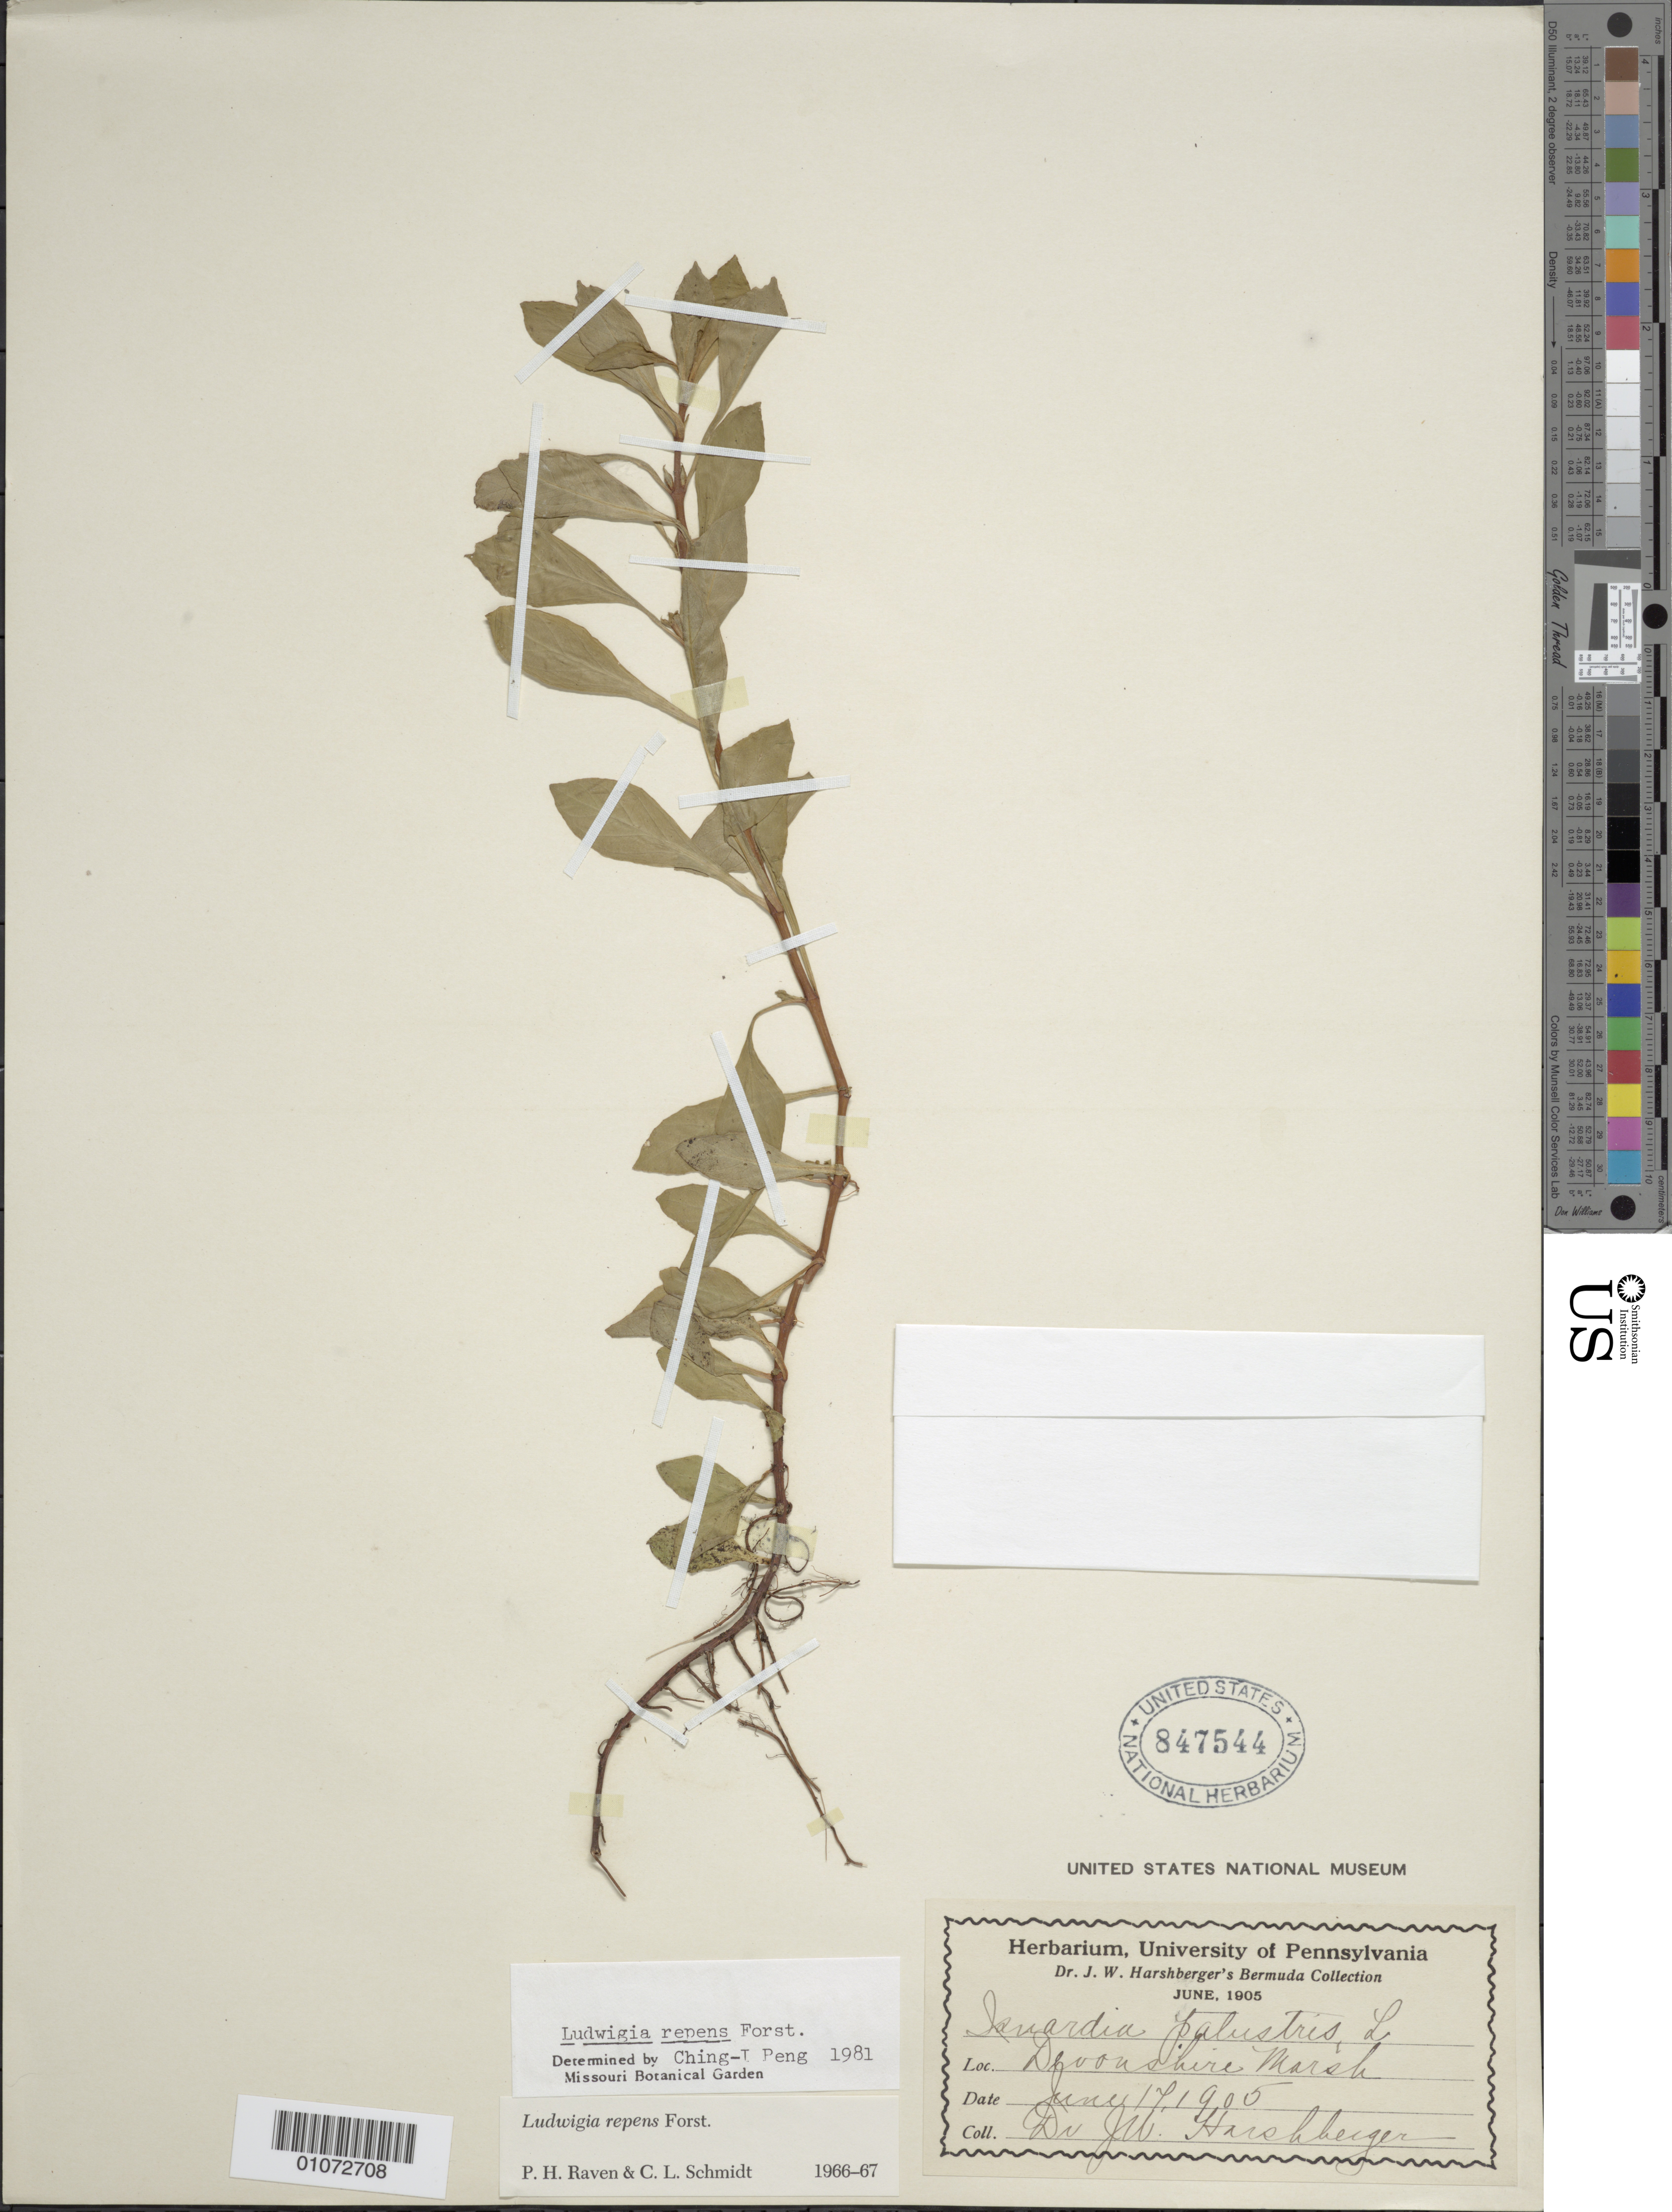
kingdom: Plantae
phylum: Tracheophyta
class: Magnoliopsida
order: Myrtales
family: Onagraceae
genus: Ludwigia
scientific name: Ludwigia repens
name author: J.R. Forst.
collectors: J. A. Harshberger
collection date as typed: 14 Jun 1905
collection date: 1905-06-14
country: Bermuda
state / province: Devonshire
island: Bermuda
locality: Devonshire Marsh.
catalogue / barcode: US 847544